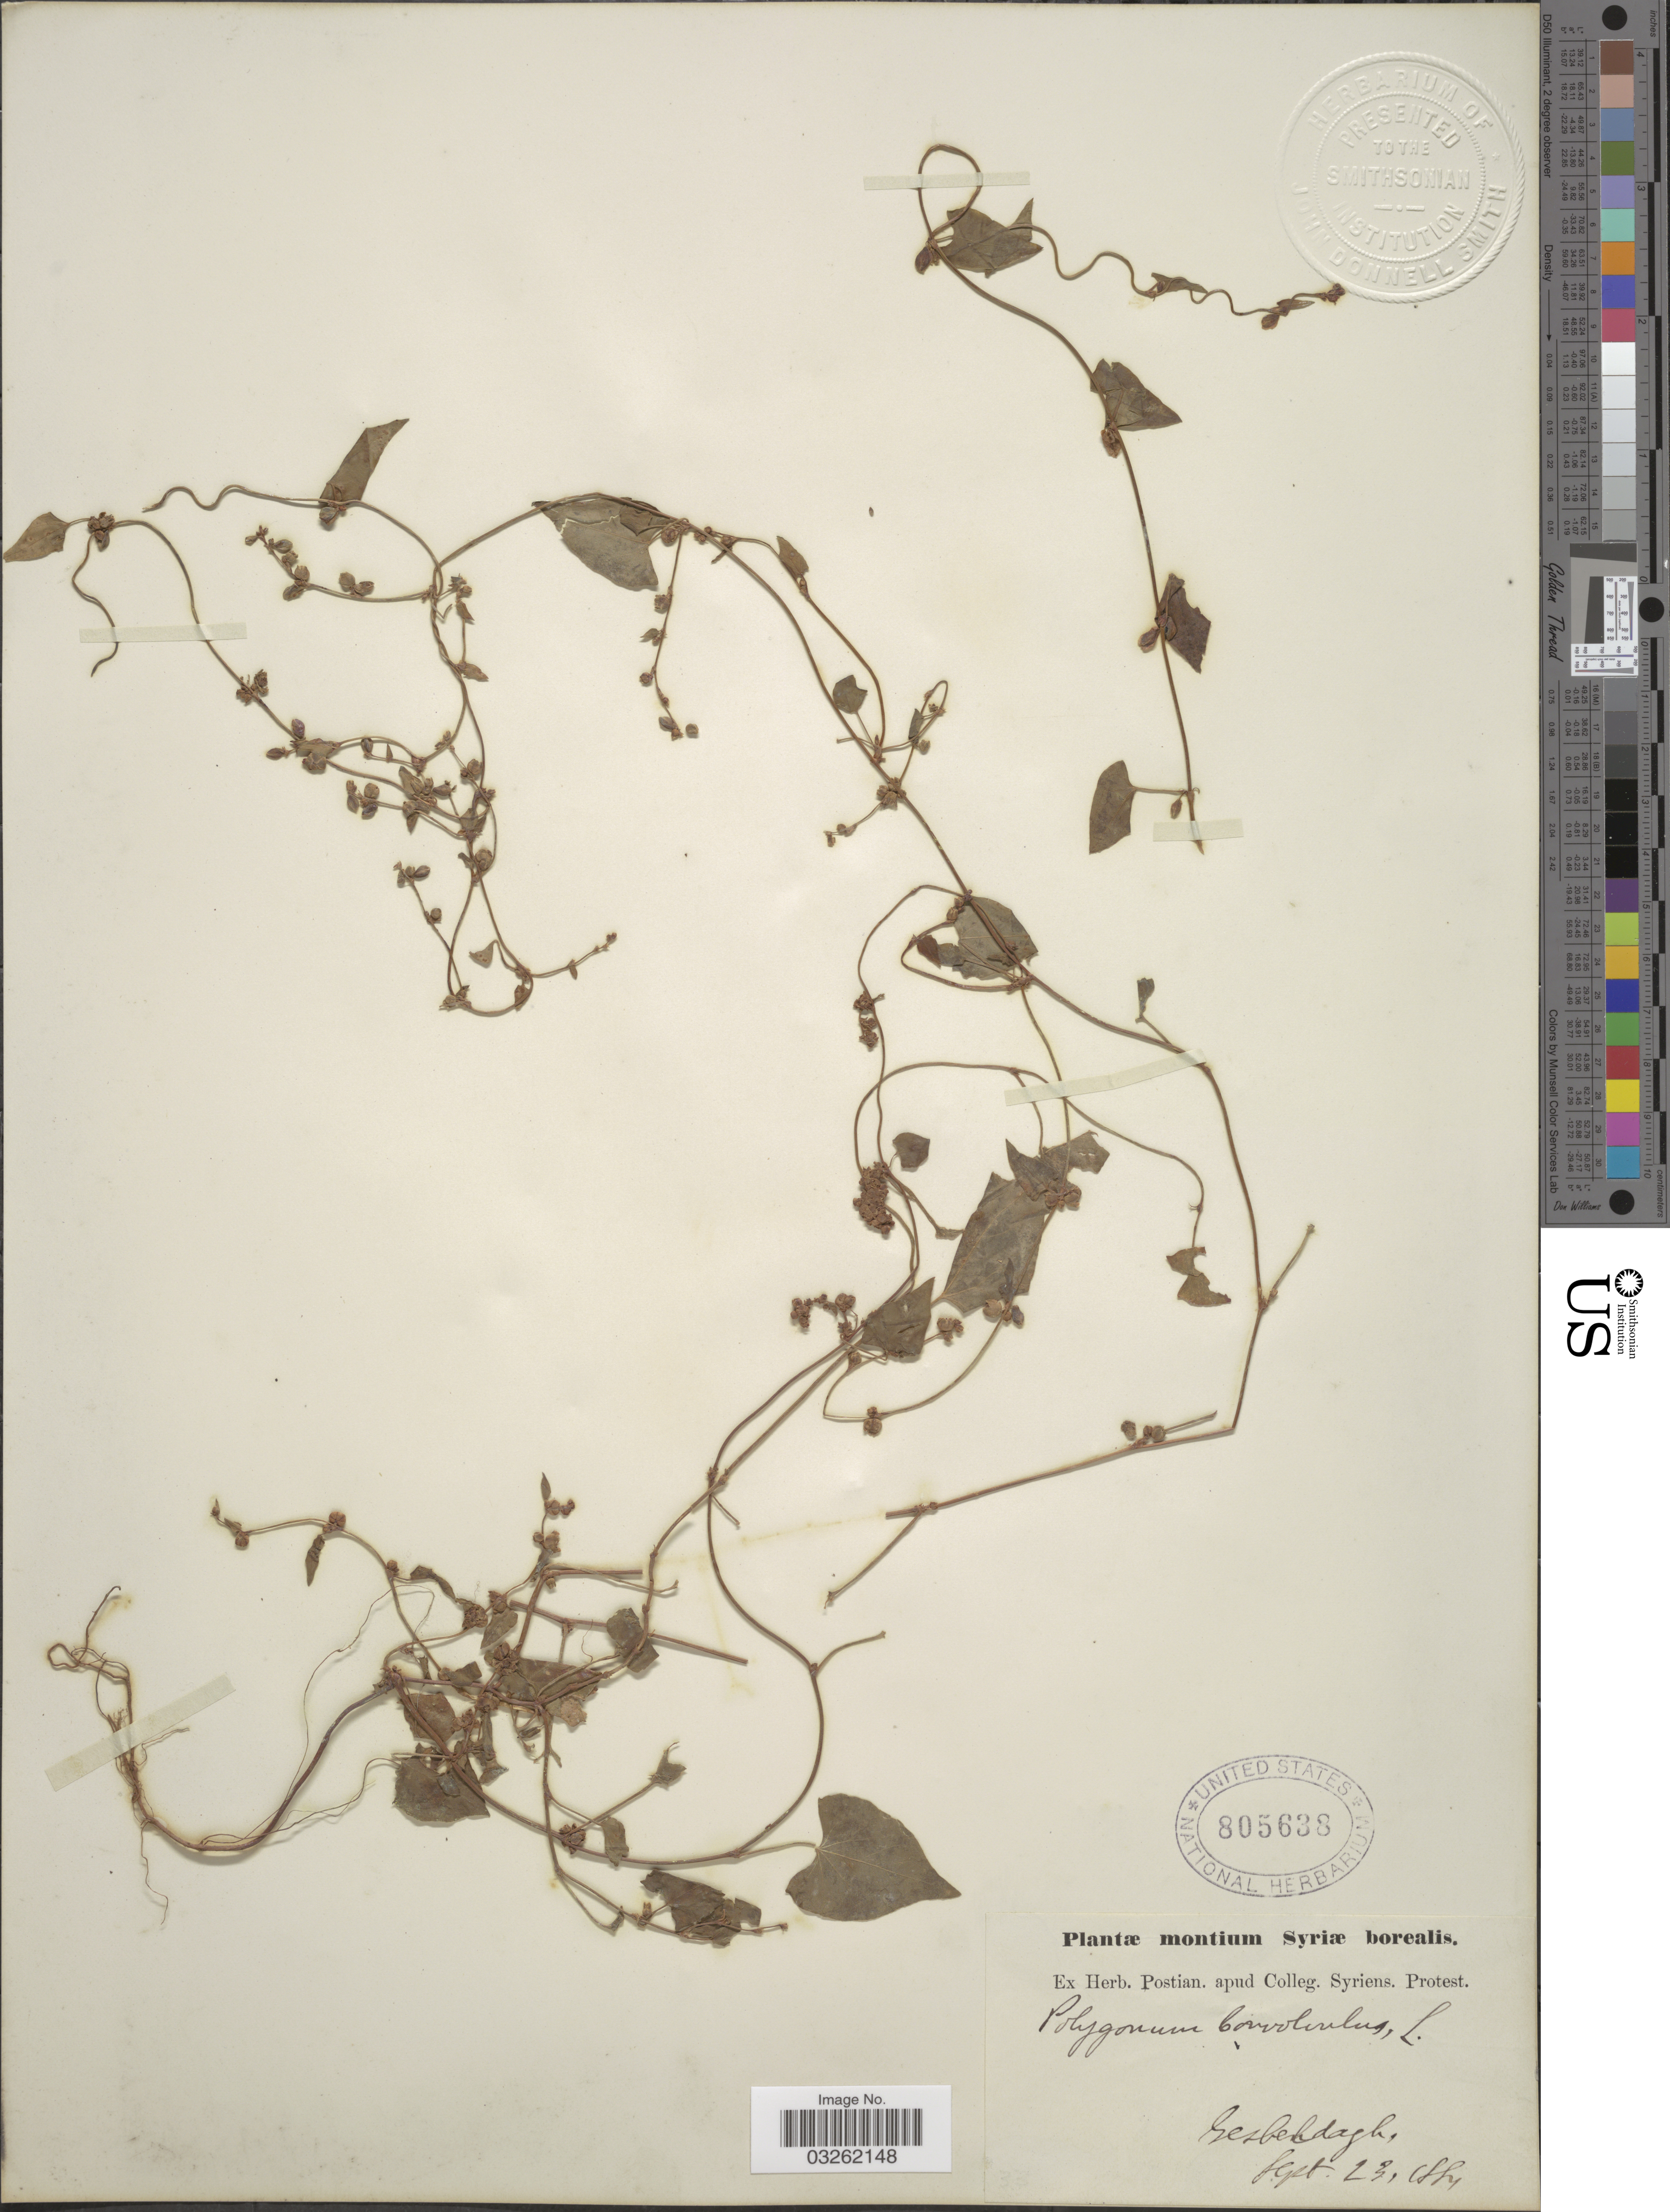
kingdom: Plantae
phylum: Tracheophyta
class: Magnoliopsida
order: Caryophyllales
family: Polygonaceae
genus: Fallopia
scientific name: Fallopia convolvulus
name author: (L.) Á. Löve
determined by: Strong, M. T., (US), Smithsonian Institution - National Museum of Natural History (UNITED STATES)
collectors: ex herb. Postian. apud Colleg. Syriens. Protest. USE "Fannie P. A. Shepard" (10308853) AS PRIMARY COLLECTOR INSTEAD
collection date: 1884-09-23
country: Syria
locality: Montium Syriæ borealis. Gesbehdagh [interpreted].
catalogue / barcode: US 805638